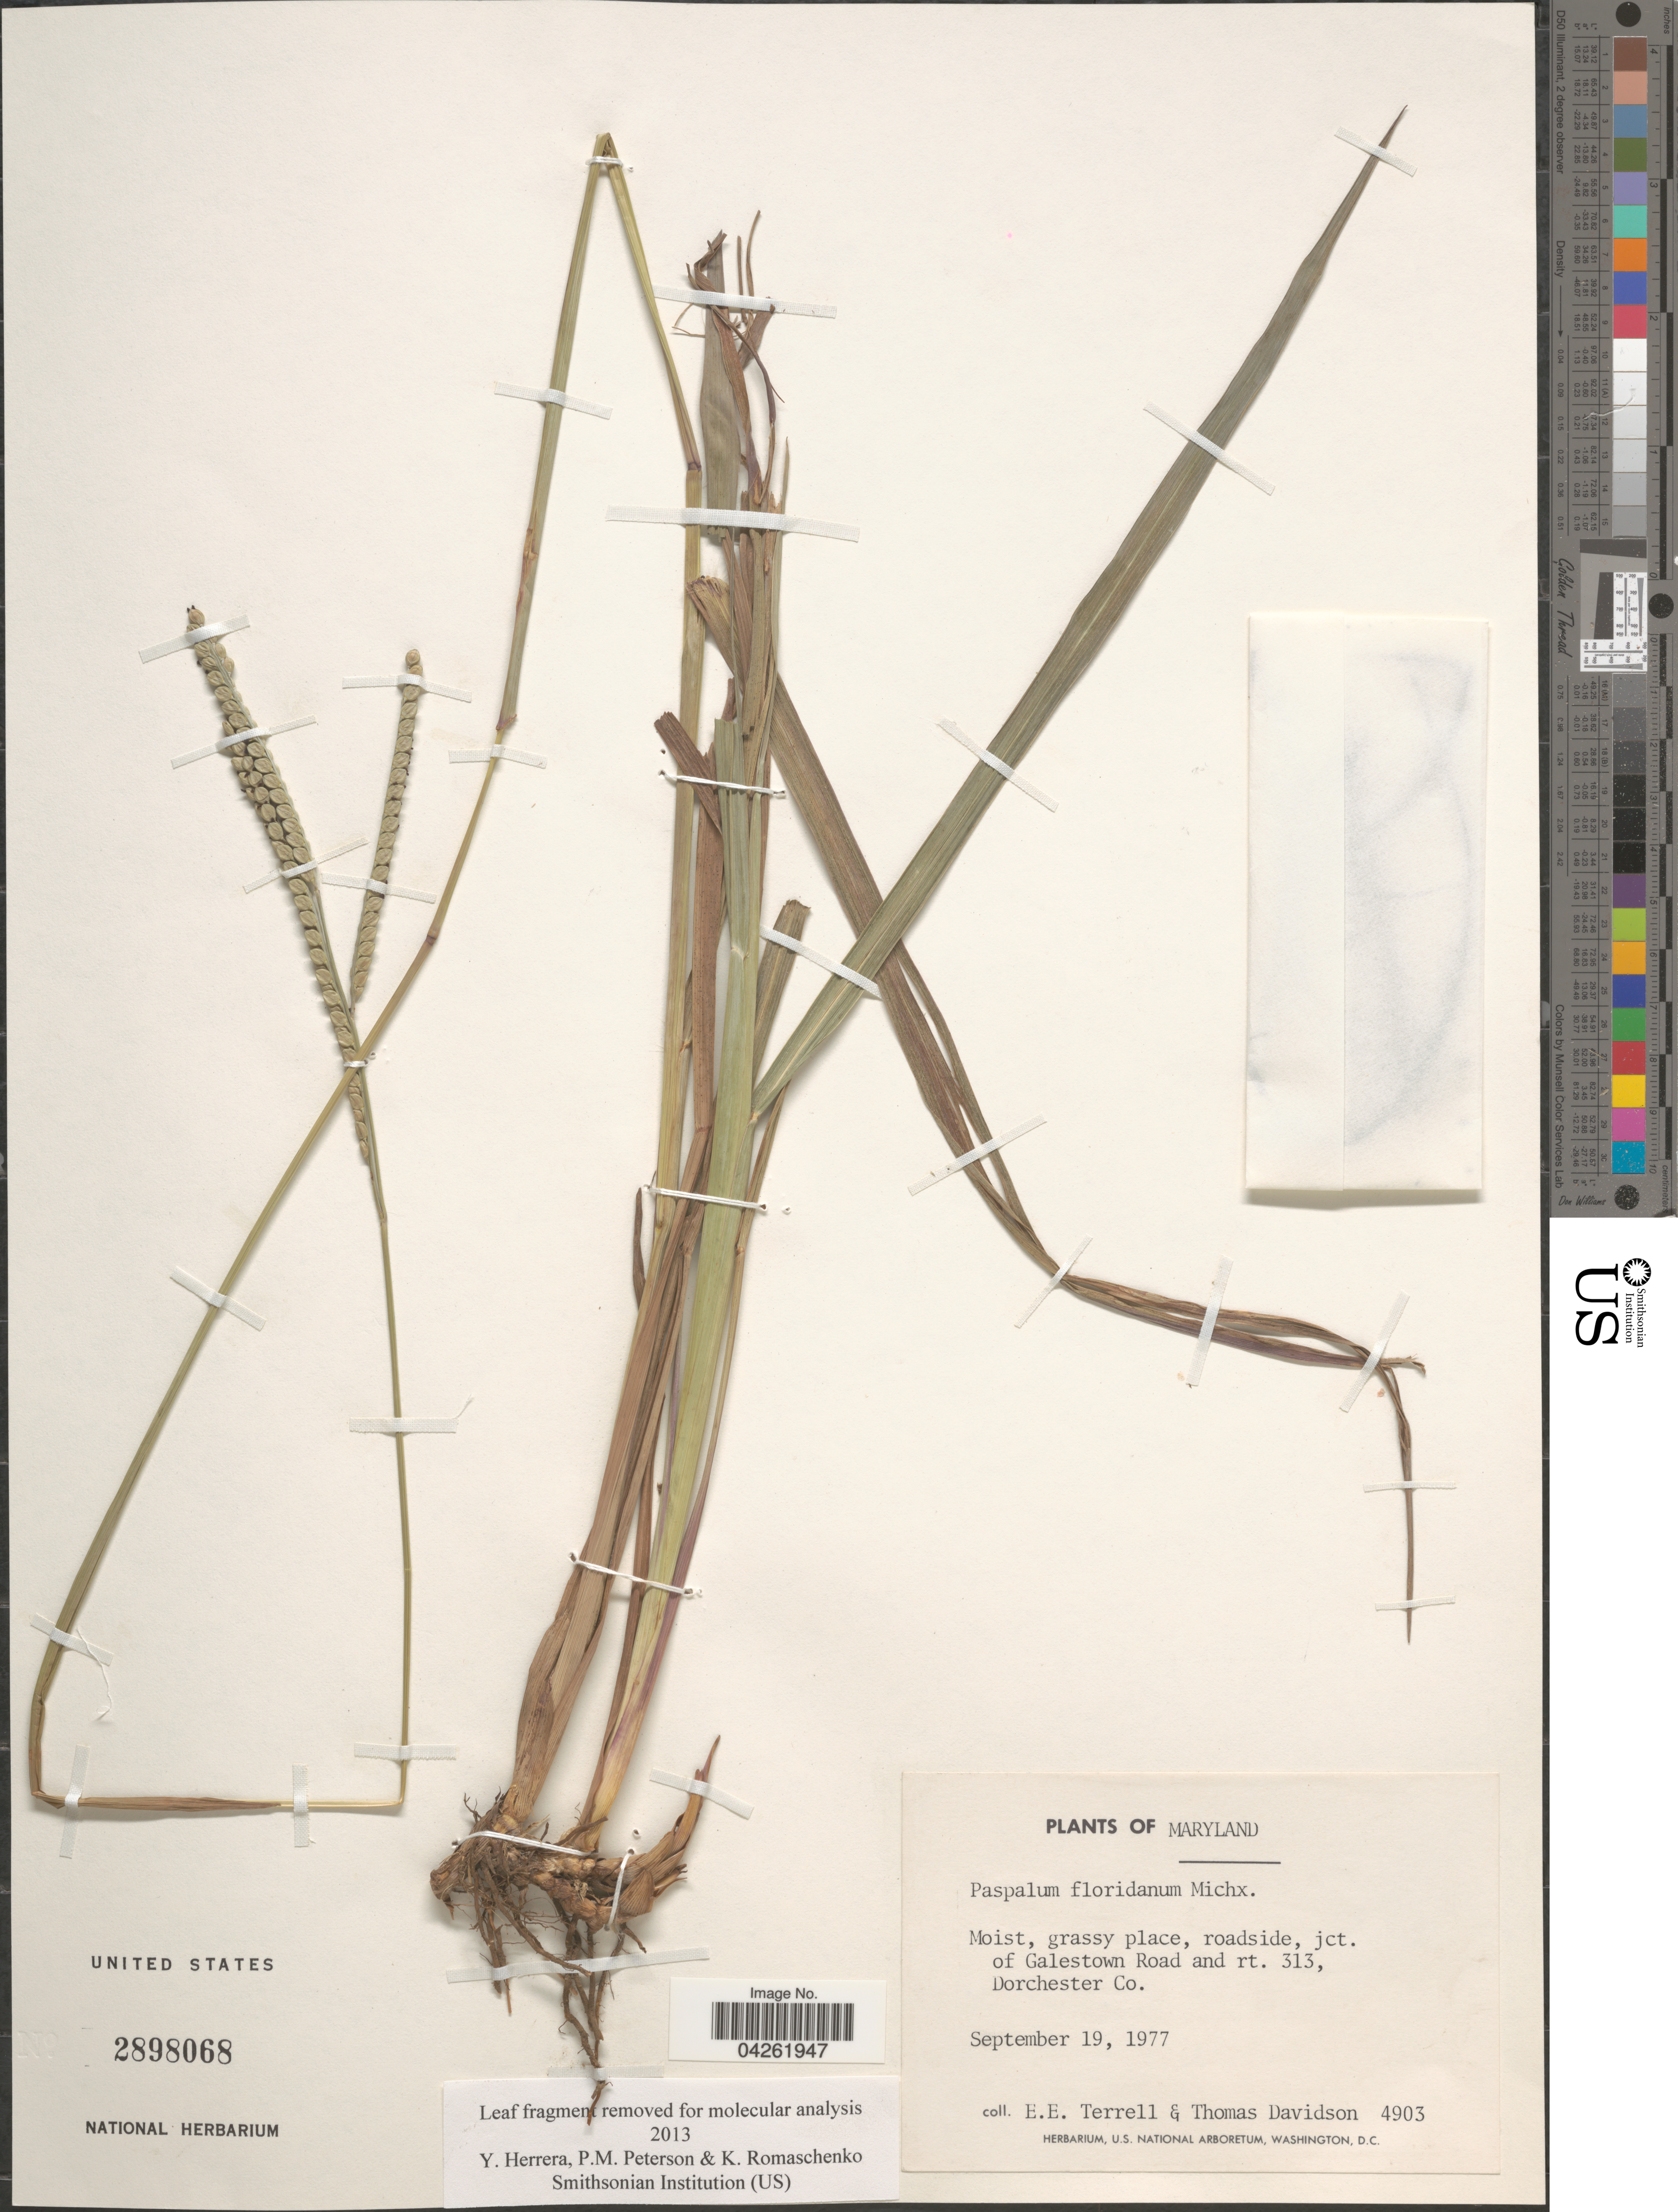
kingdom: Plantae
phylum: Tracheophyta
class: Liliopsida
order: Poales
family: Poaceae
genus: Paspalum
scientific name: Paspalum floridanum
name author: Michx.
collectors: E. E. Terrell & T. Davidson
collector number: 4903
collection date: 1977-09-19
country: United States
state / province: Maryland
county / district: Dorchester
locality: Moist, grassy place, roadside, jct. of Galestown Road and rt. 313, Dorchester Co.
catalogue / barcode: US 2898068